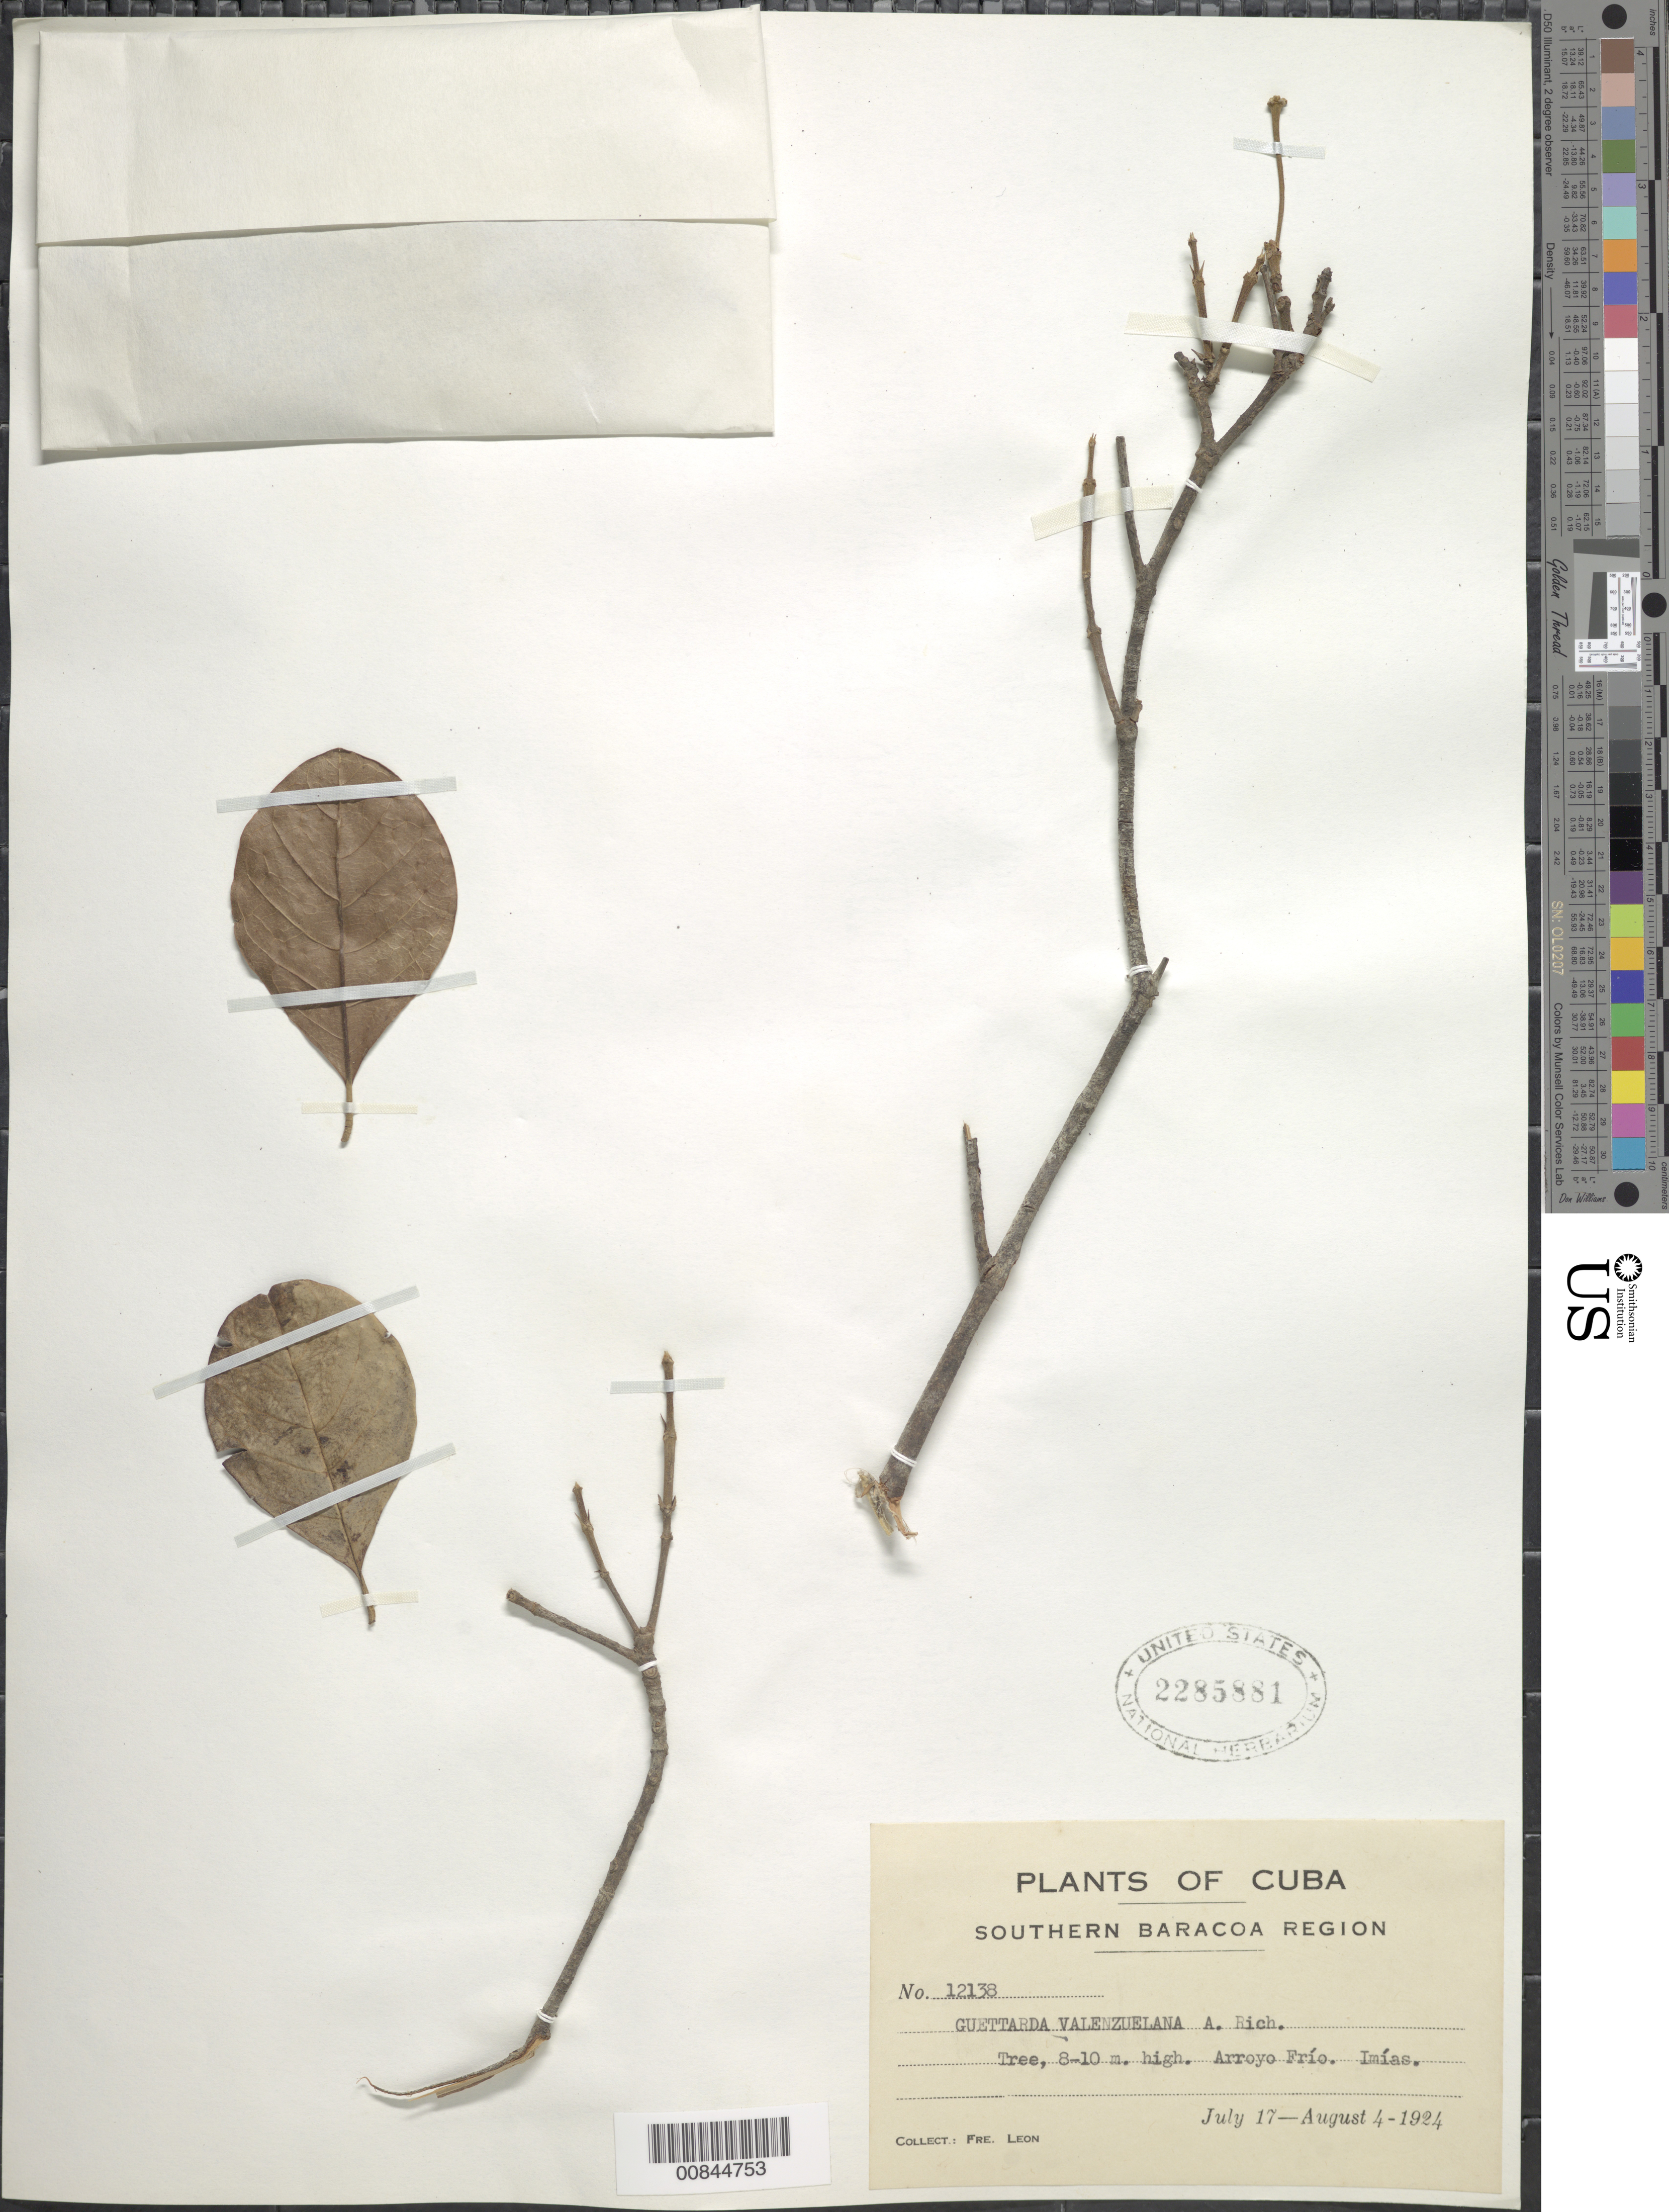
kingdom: Plantae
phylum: Tracheophyta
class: Magnoliopsida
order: Gentianales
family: Rubiaceae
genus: Guettarda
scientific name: Guettarda valenzuelana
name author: A. Rich.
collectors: Bro. León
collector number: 12138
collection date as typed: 17 Jul 1924 to 04 Aug 1924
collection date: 1924-07-17/1924-08-04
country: Cuba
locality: Southern Baracoa Region. Arroyo Frío. Imías.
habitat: Arroyo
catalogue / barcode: US 2285881